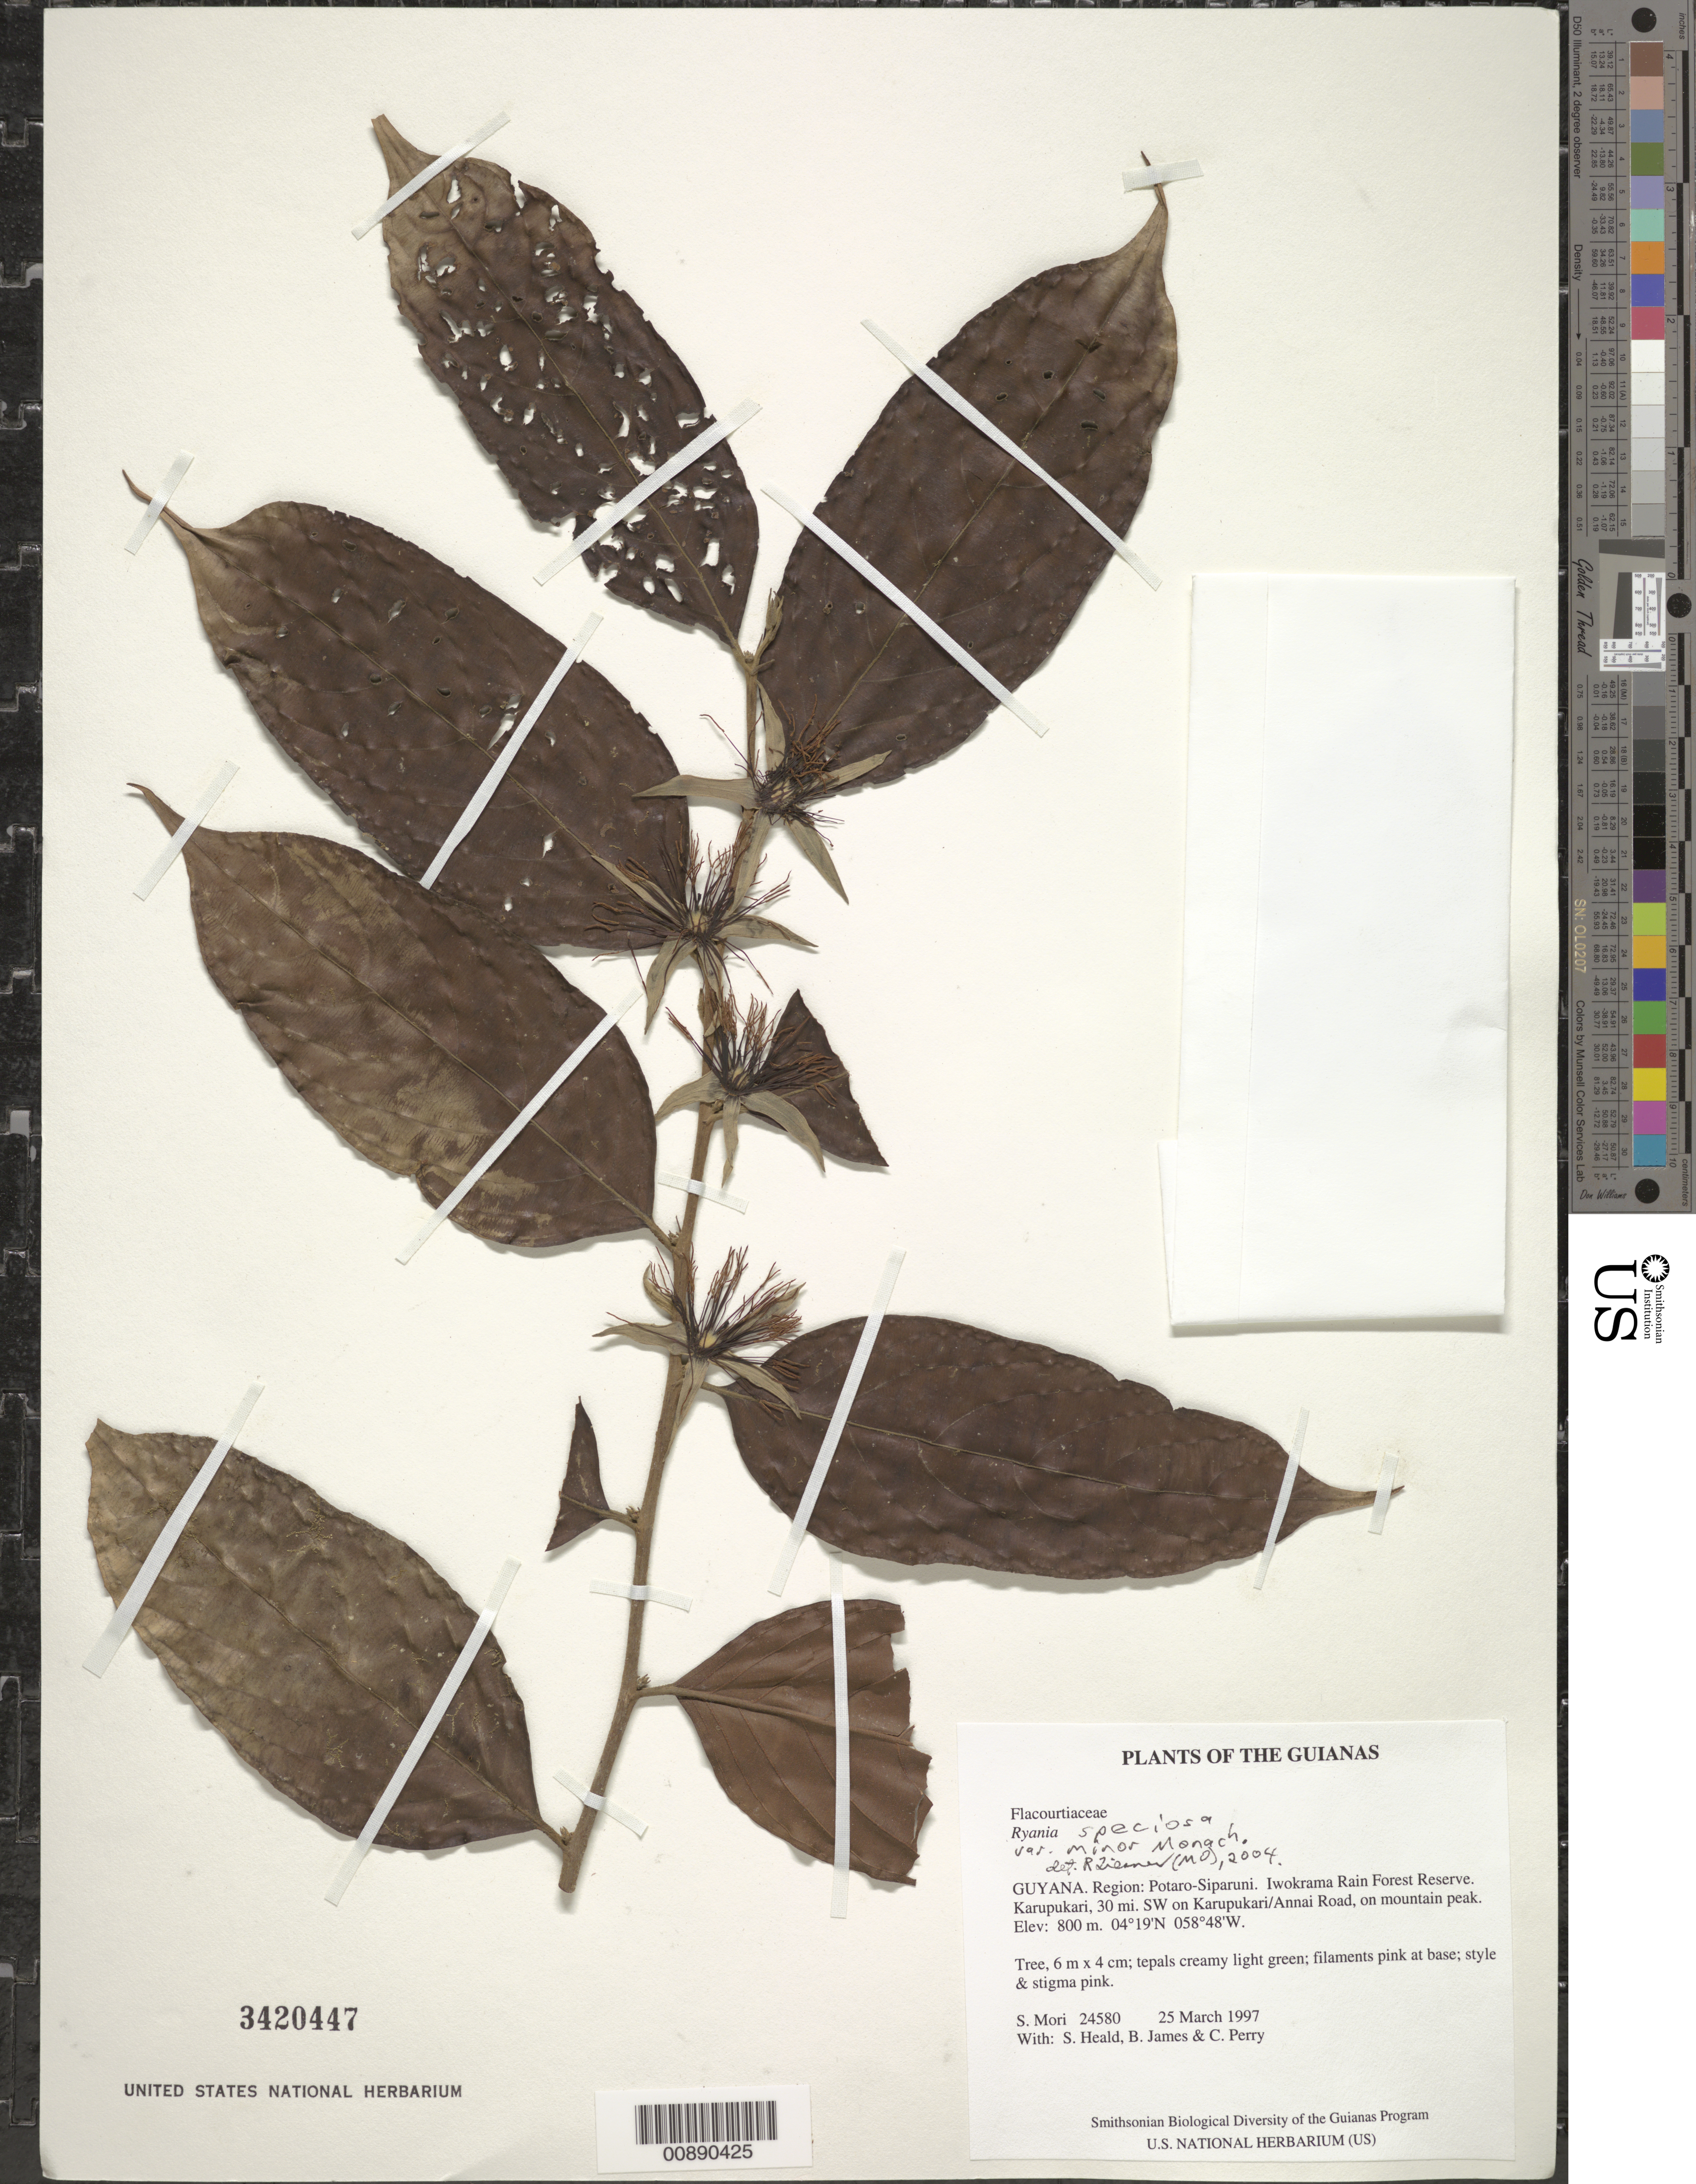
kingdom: Plantae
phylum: Tracheophyta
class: Magnoliopsida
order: Malpighiales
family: Salicaceae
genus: Ryania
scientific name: Ryania speciosa var. minor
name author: Monach.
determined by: Liesner, R. L.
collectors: S. Mori, S. Heald, B. James & C. Perry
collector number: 24580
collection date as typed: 25 March 1997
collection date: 1997-03-25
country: Guyana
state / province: Potaro-Siparuni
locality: Iwokrama Rain Forest Reserve. Karupukari, 30 mi. SW on Karupukari/Annai Road, on mountain peak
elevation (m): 800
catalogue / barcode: US 3420447